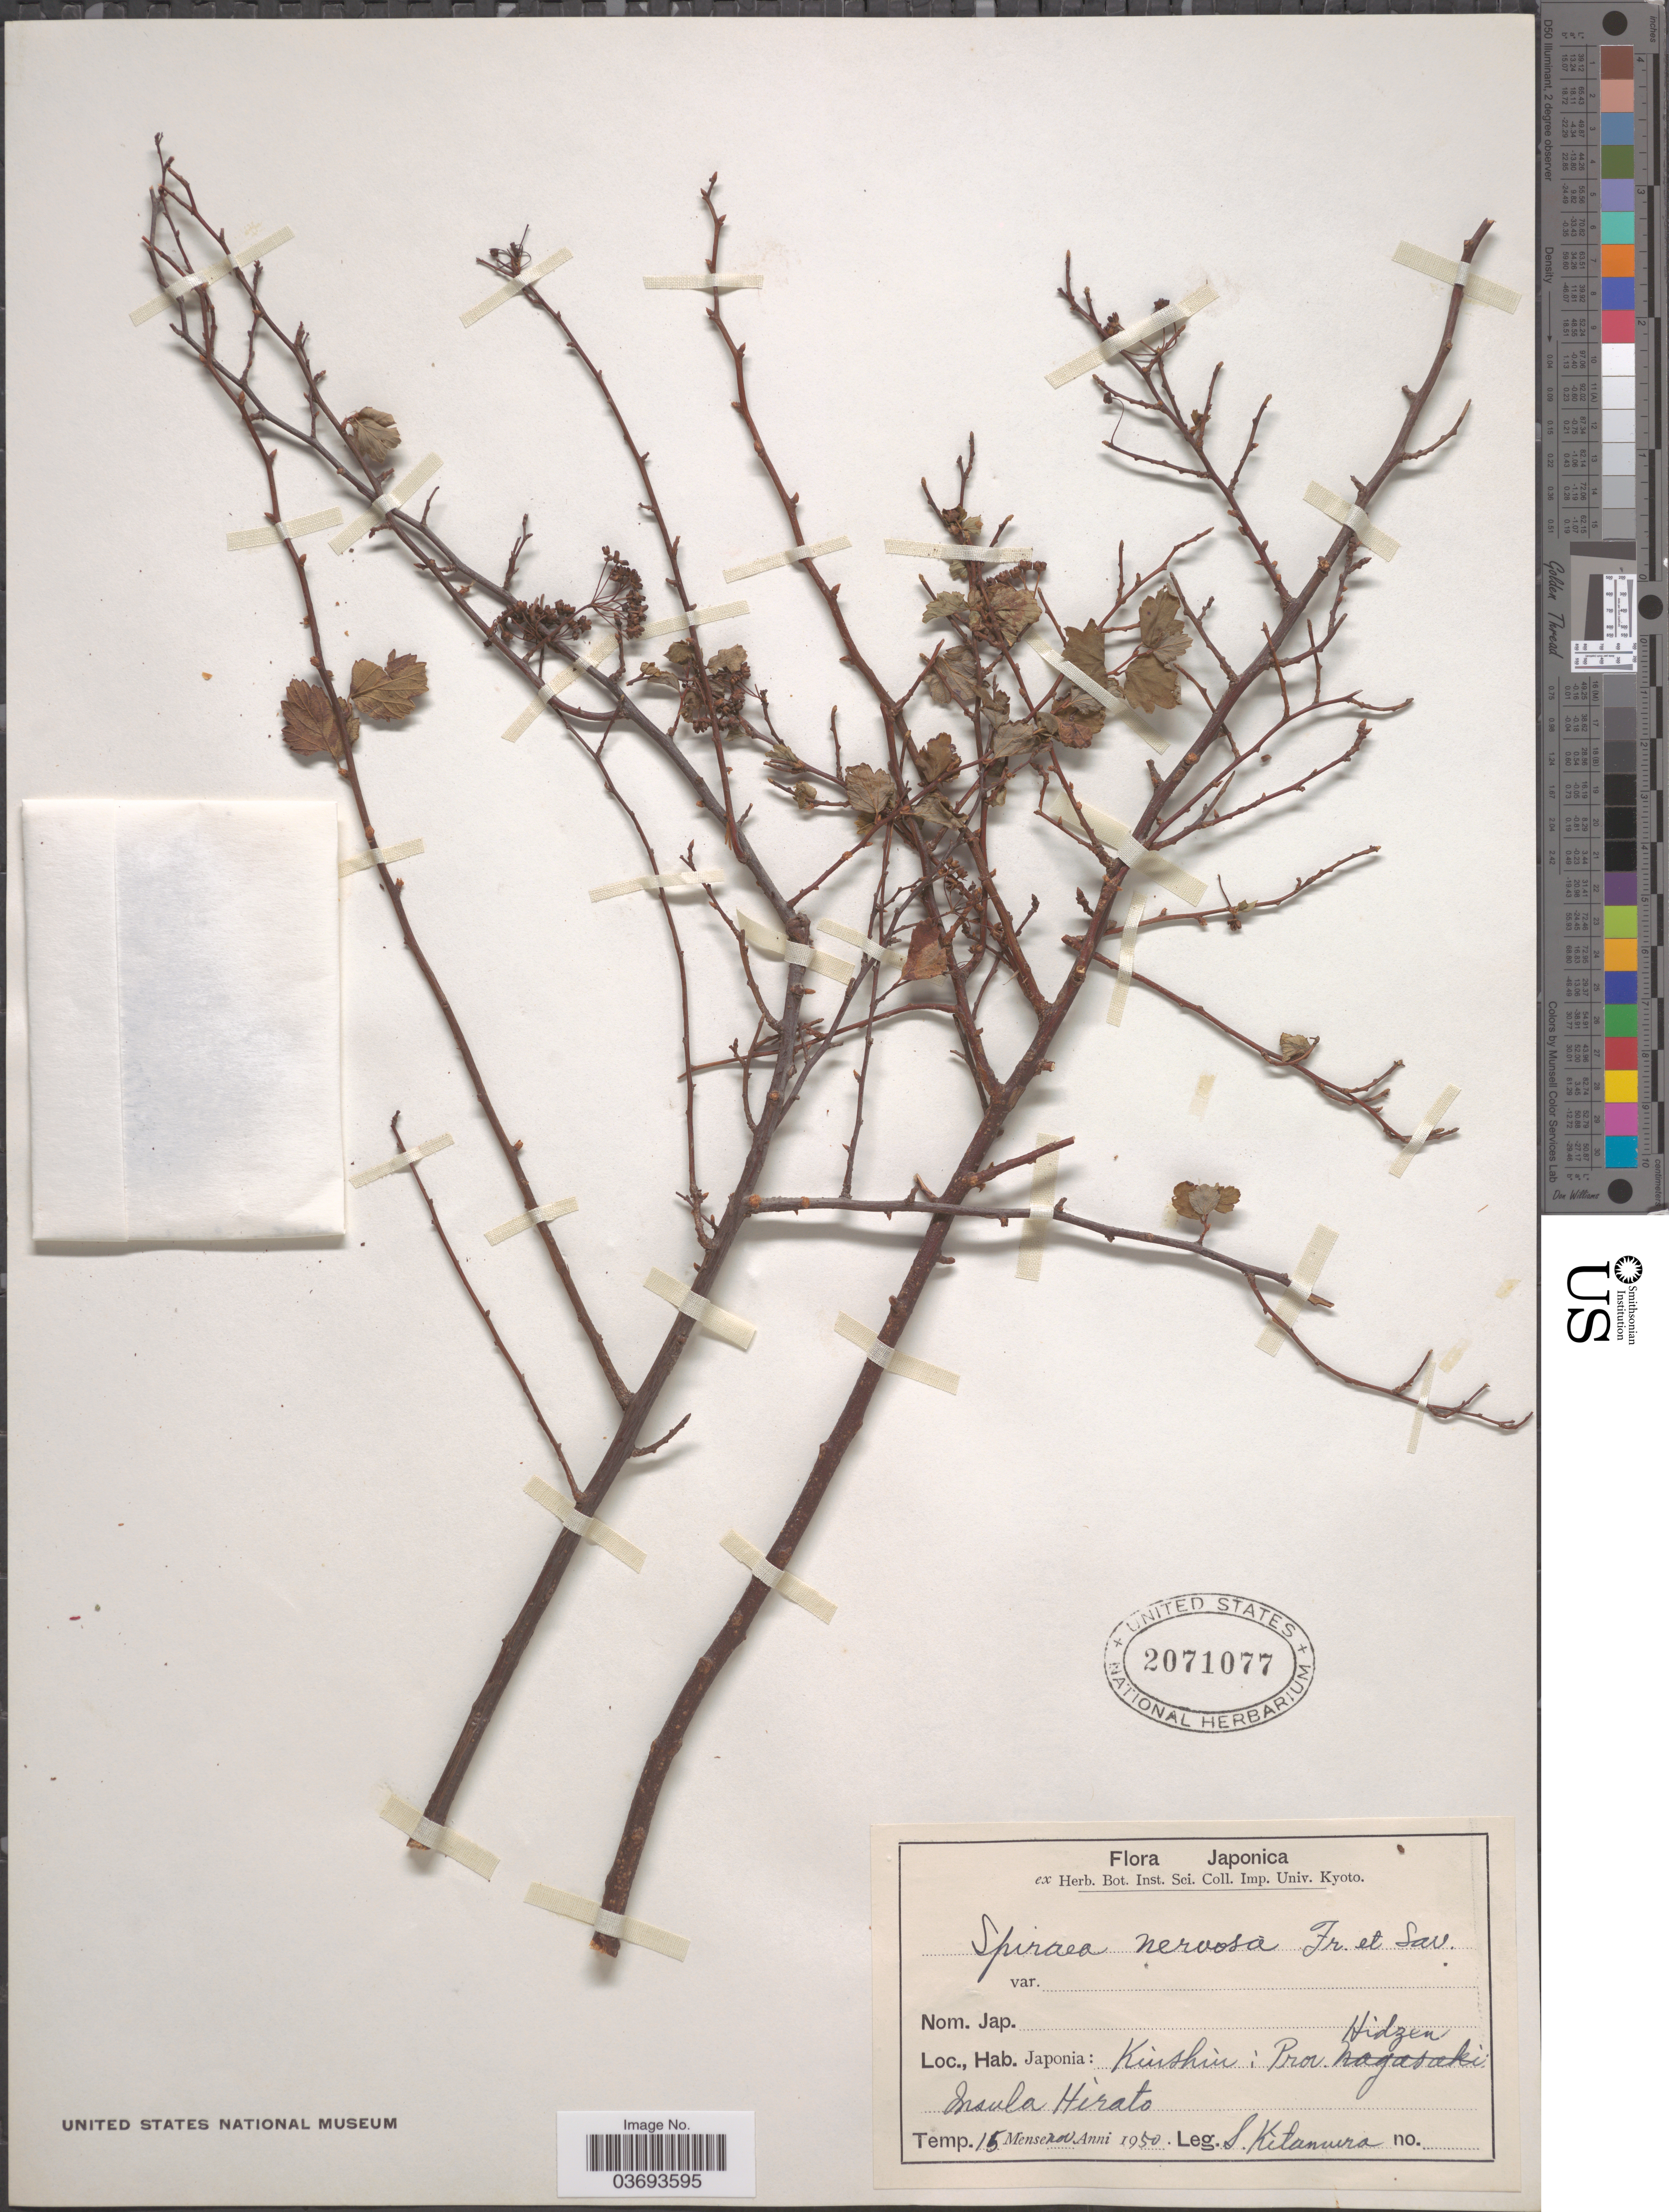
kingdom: Plantae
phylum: Tracheophyta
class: Magnoliopsida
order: Rosales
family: Rosaceae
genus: Spiraea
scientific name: Spiraea nervosa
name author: Franch. & Sav.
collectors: S. Kitamura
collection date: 1950-11-15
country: Japan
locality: Kiushiu: Prov. Hidzen Insula Hirato.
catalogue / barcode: US 2071077